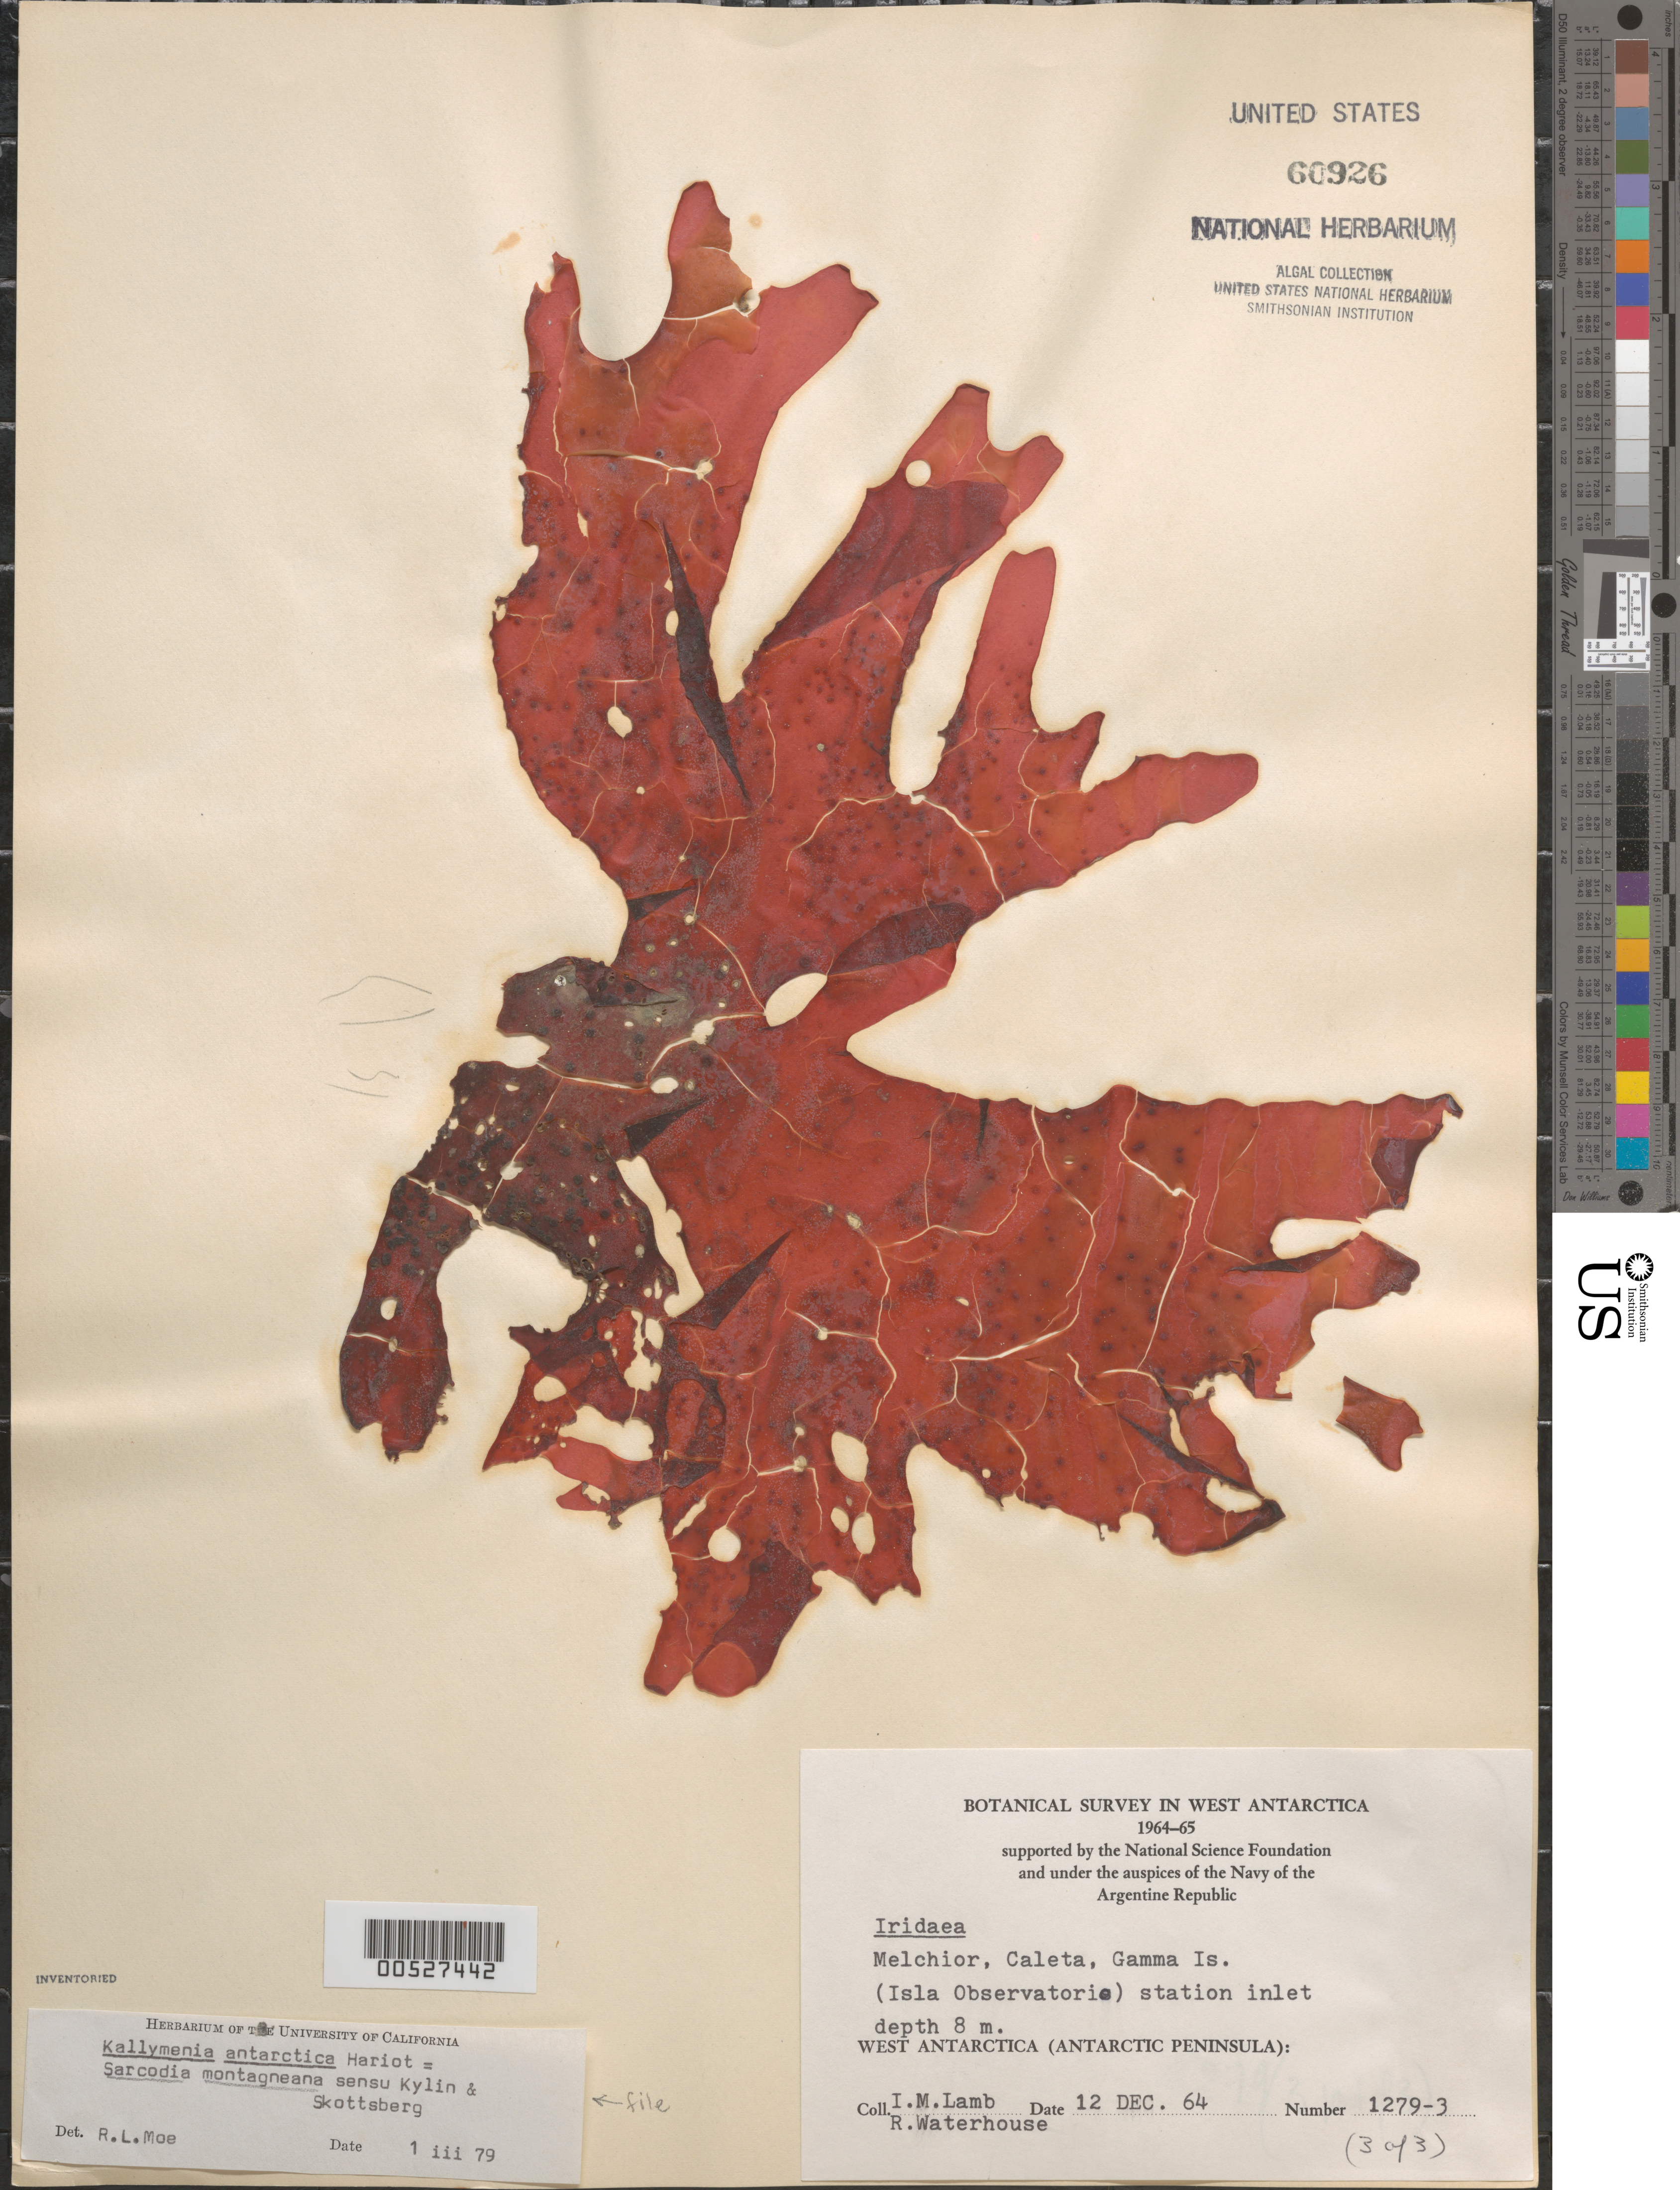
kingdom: Plantae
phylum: Rhodophyta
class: Florideophyceae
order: Gigartinales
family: Sarcodiaceae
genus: Sarcodia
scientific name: Sarcodia montagneana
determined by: Moe, R. L.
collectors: I. M. Lamb & R. Waterhouse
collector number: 1279-3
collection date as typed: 12 Dec 1964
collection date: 1964-12-12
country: Antarctica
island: Gamma Island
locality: Melchior Caleta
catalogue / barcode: US 60926